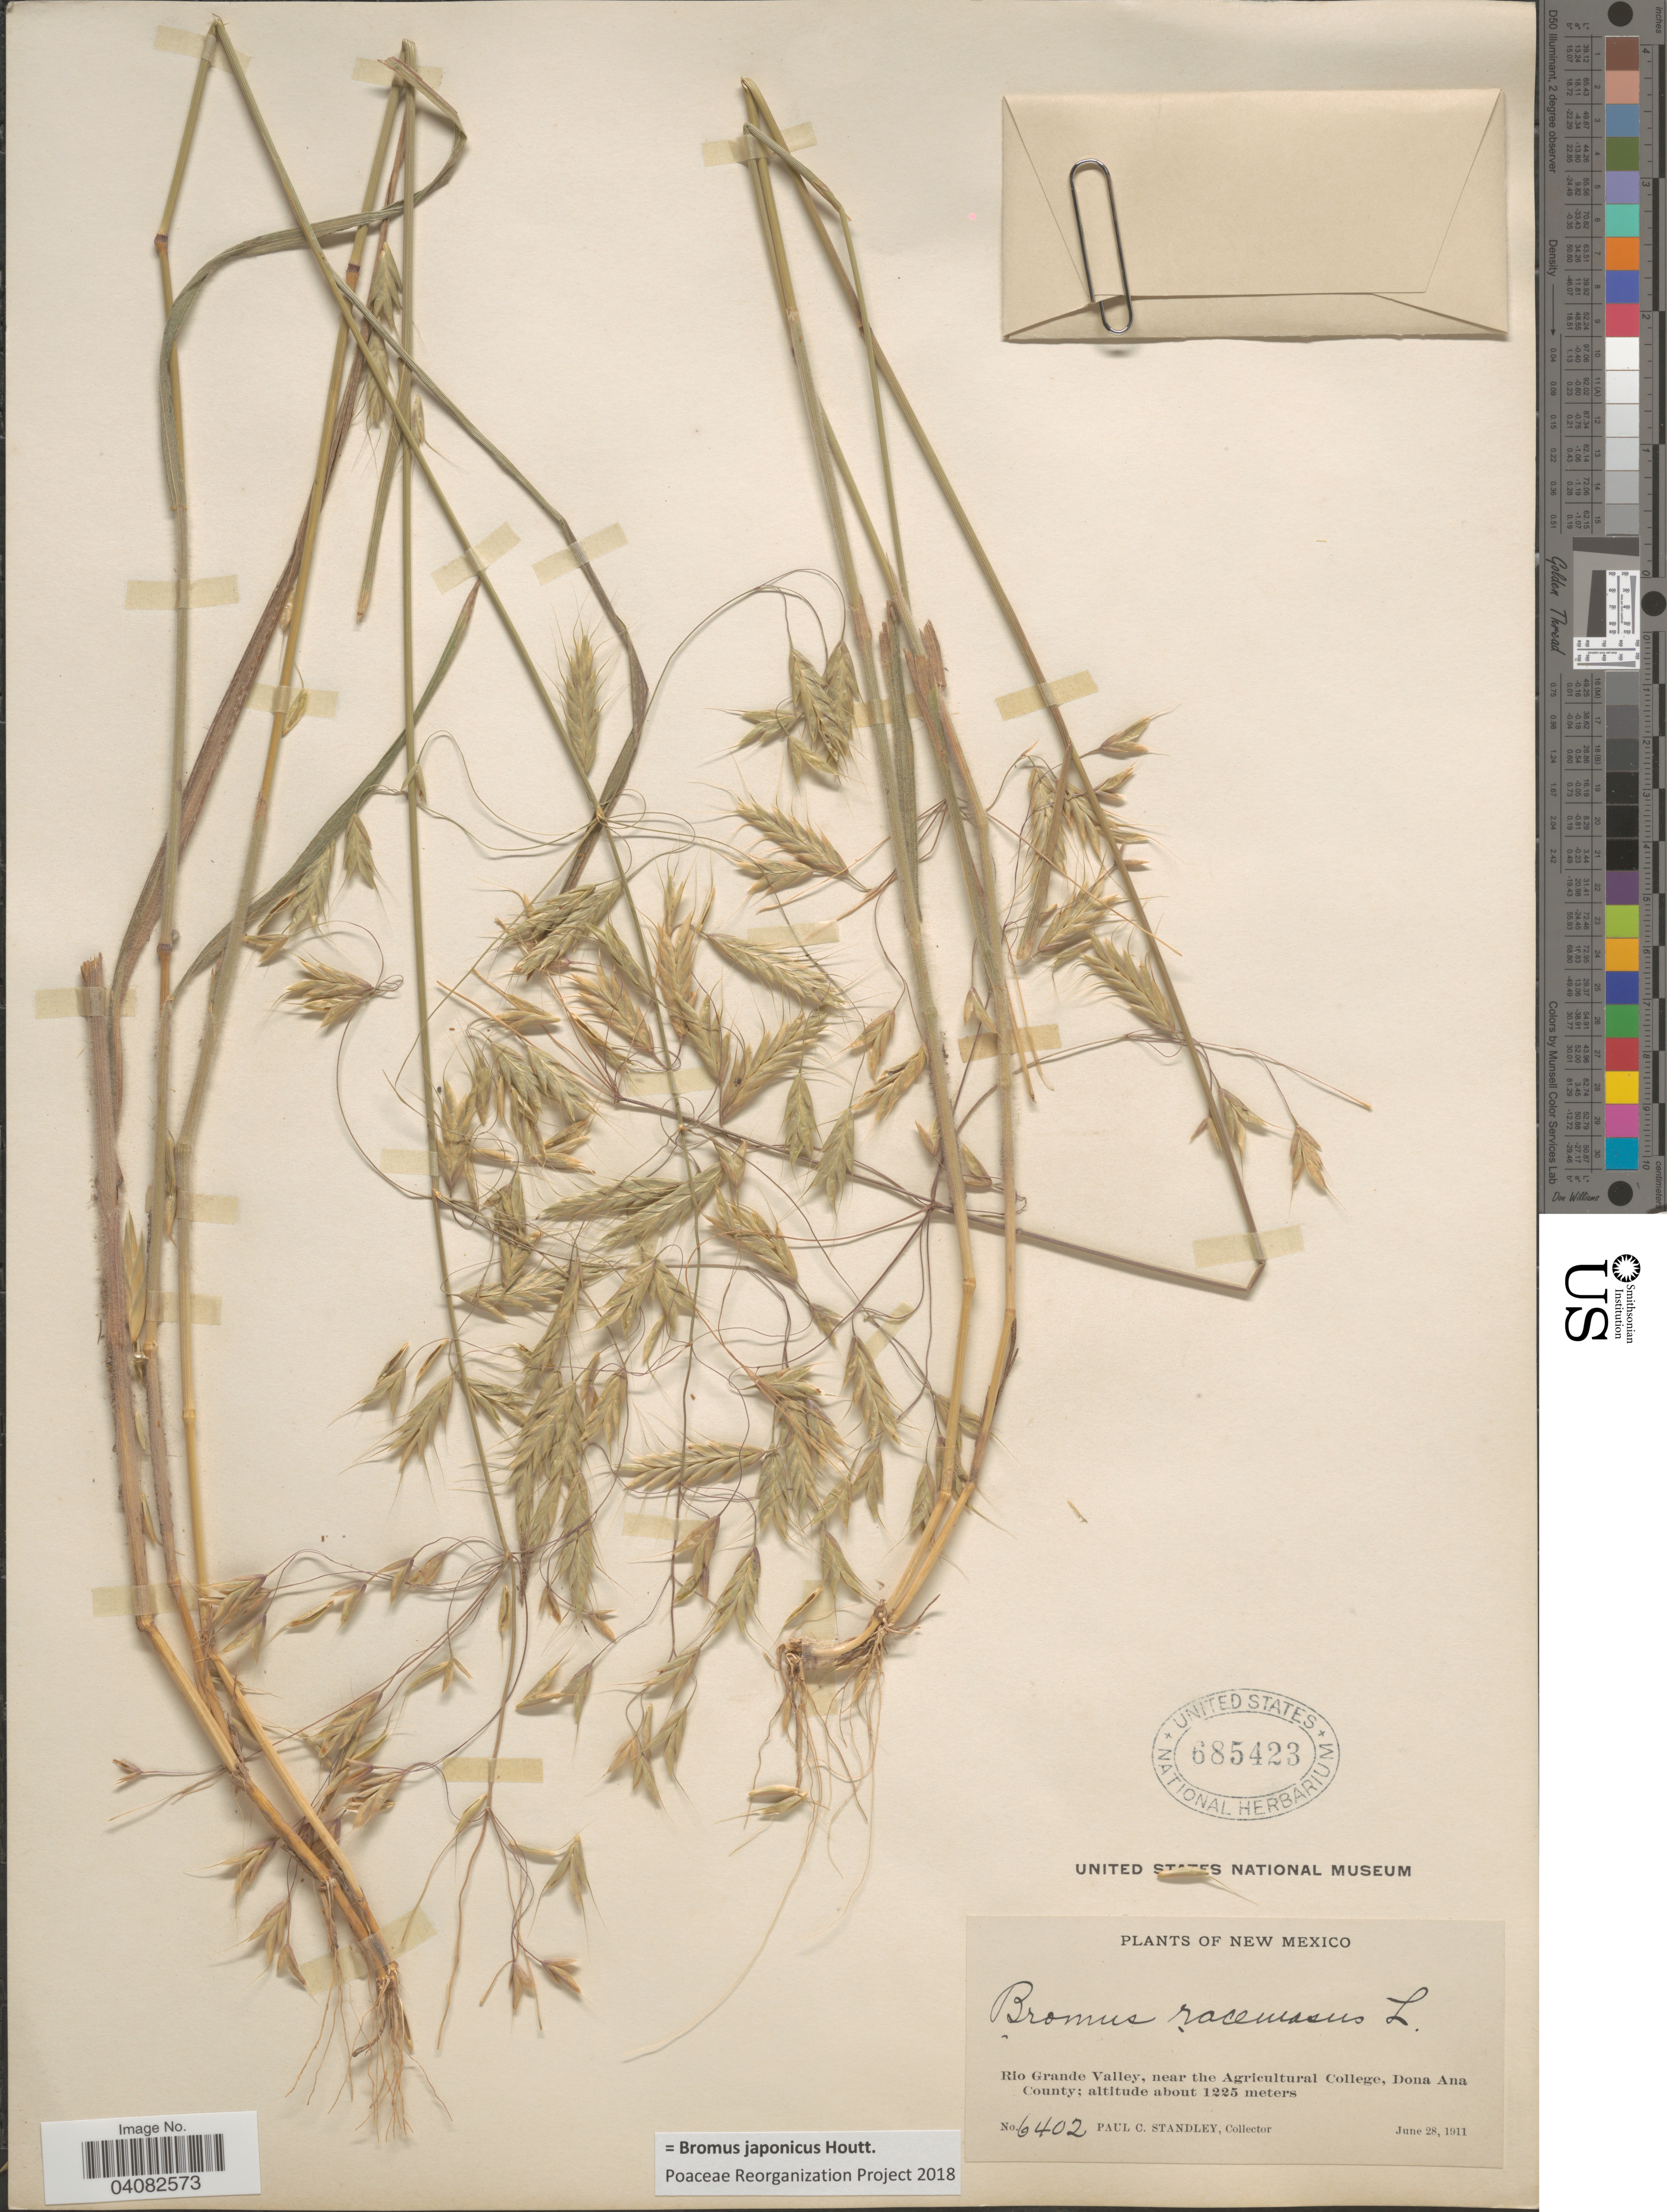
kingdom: Plantae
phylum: Tracheophyta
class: Liliopsida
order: Poales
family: Poaceae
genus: Bromus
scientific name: Bromus japonicus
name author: Houtt.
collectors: P. C. Standley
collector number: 6402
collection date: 1911-06-28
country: United States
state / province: New Mexico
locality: Rio Grande Valley, near the Agricultural College, Dona Ana County.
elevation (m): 1225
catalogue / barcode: US 685423